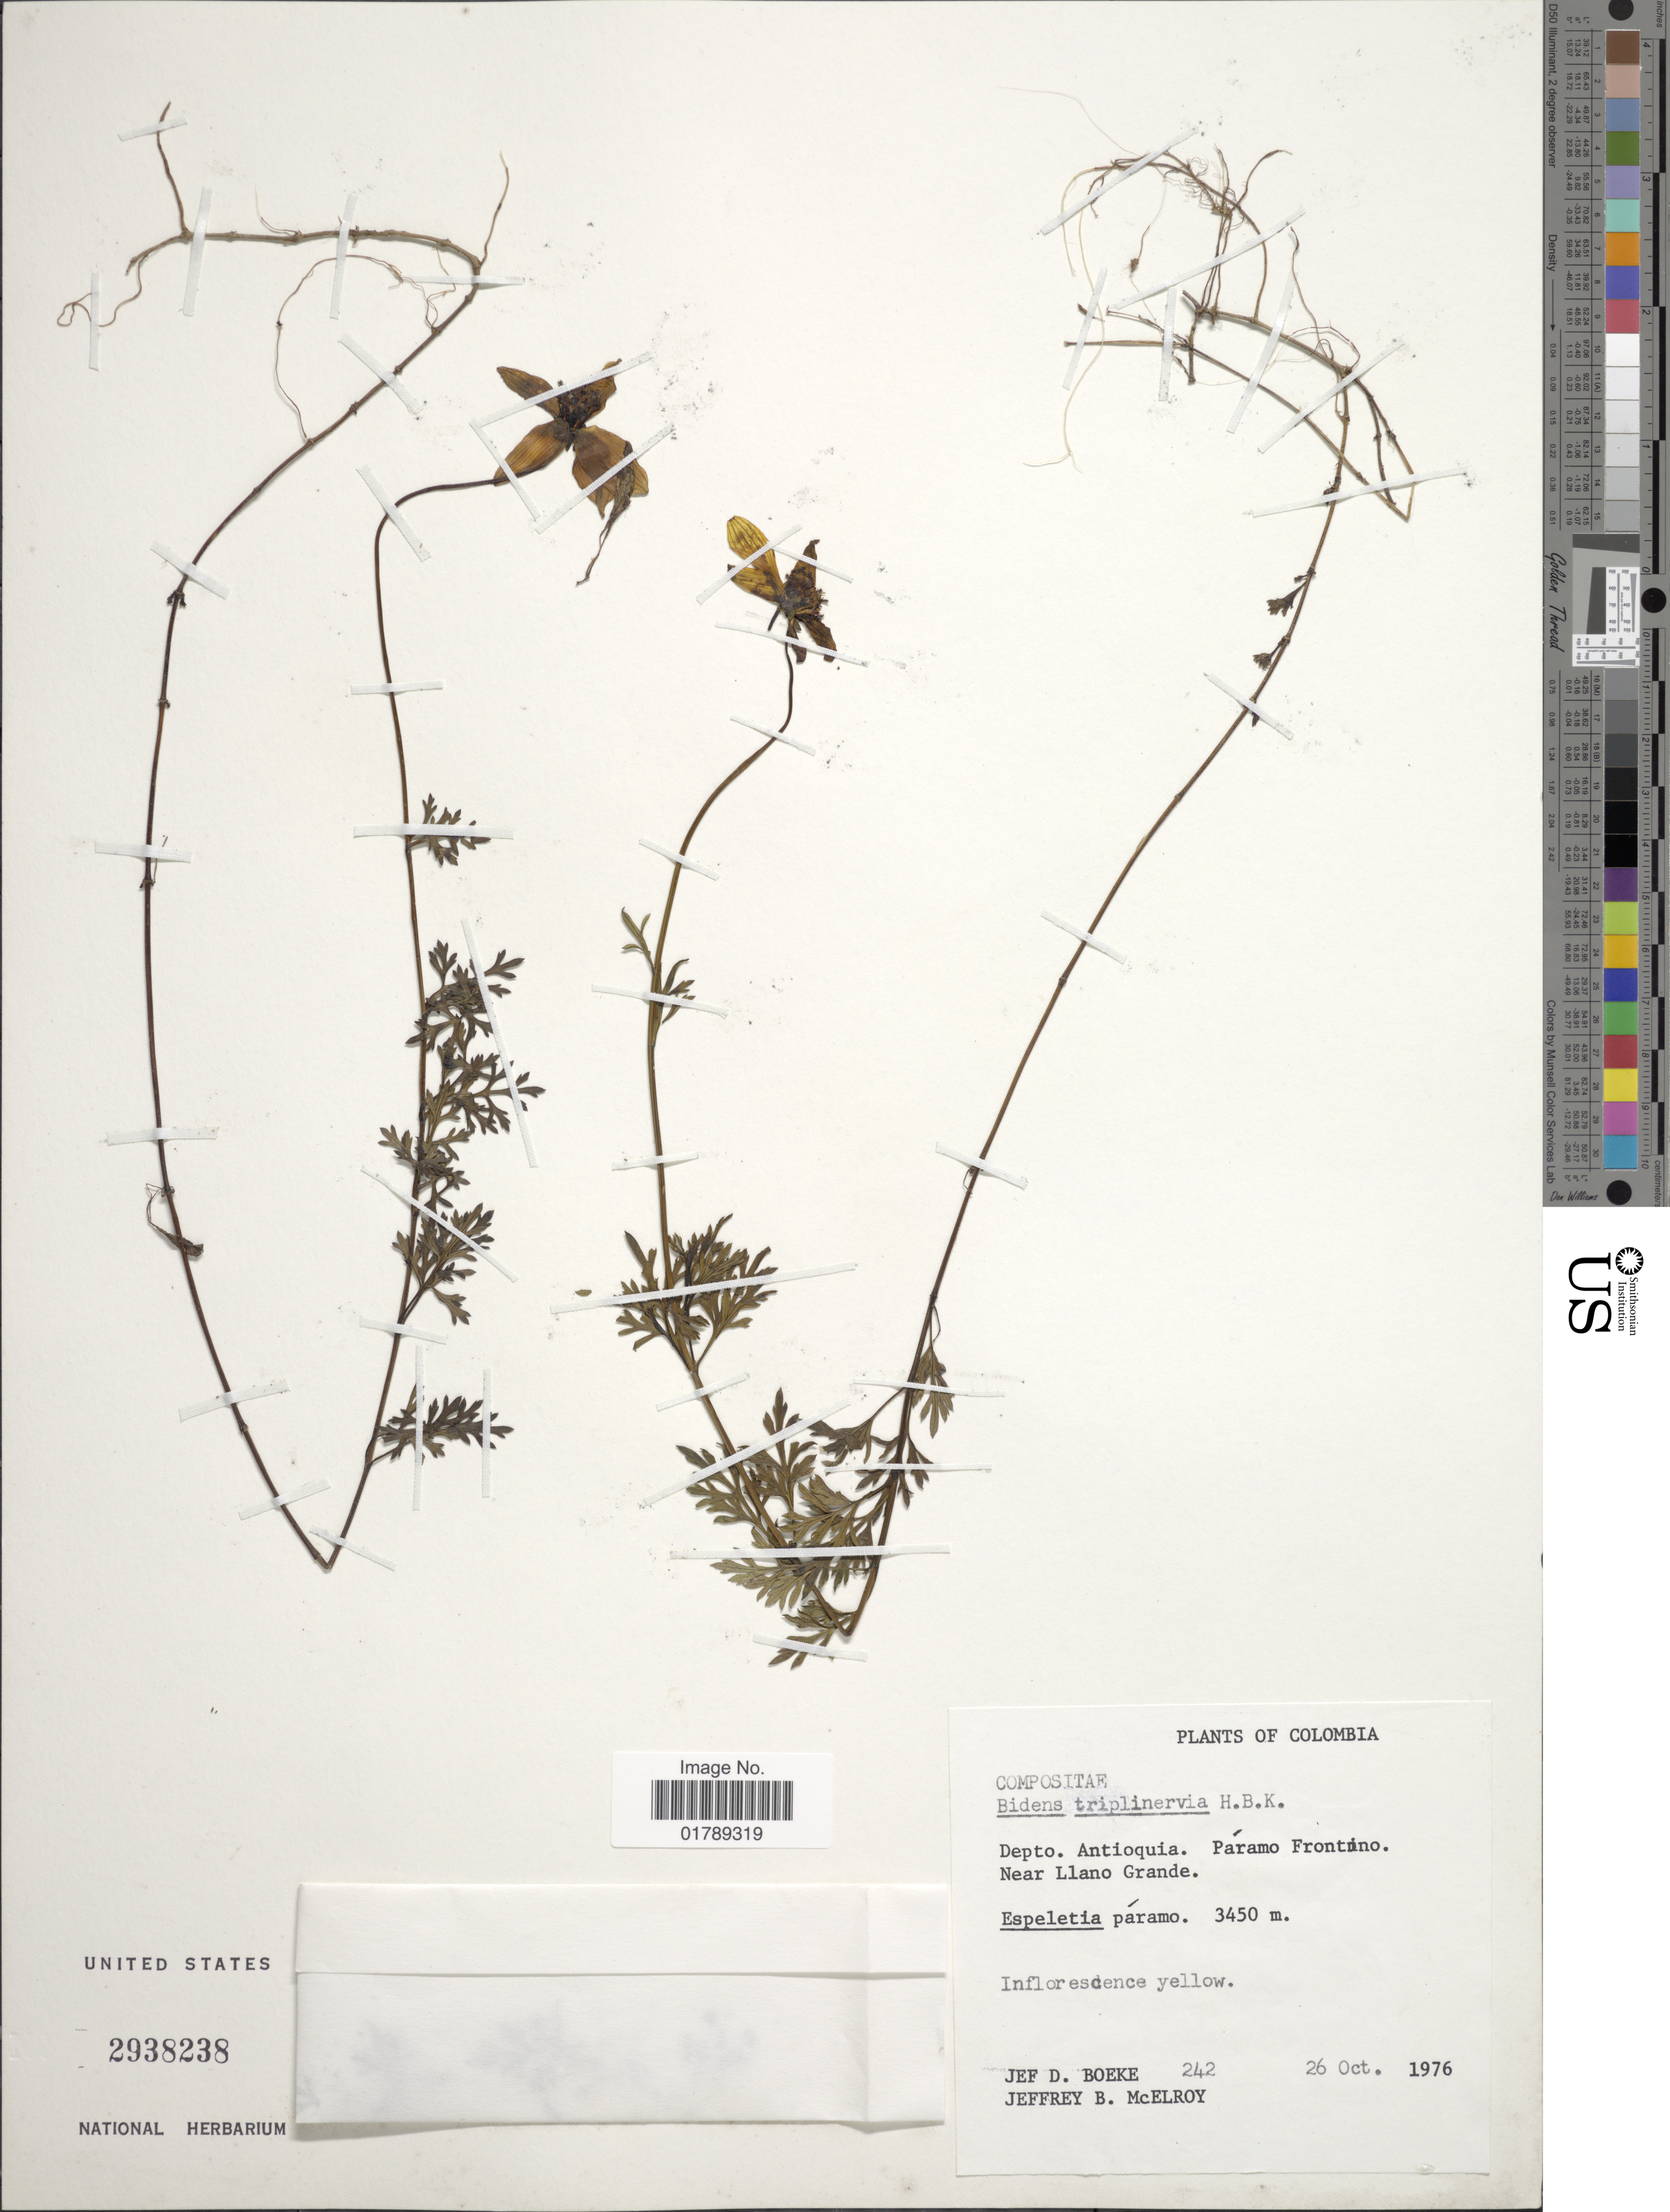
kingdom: Plantae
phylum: Tracheophyta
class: Magnoliopsida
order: Asterales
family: Asteraceae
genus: Bidens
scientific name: Bidens triplinervia var. macrantha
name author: (Wedd.) Sherff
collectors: J. D. Boeke & J. B. McElroy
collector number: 242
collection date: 1976-10-26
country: Colombia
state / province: Antioquia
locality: Páramo Frontino. Near Llano Grande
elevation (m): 3450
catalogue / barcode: US 2938238